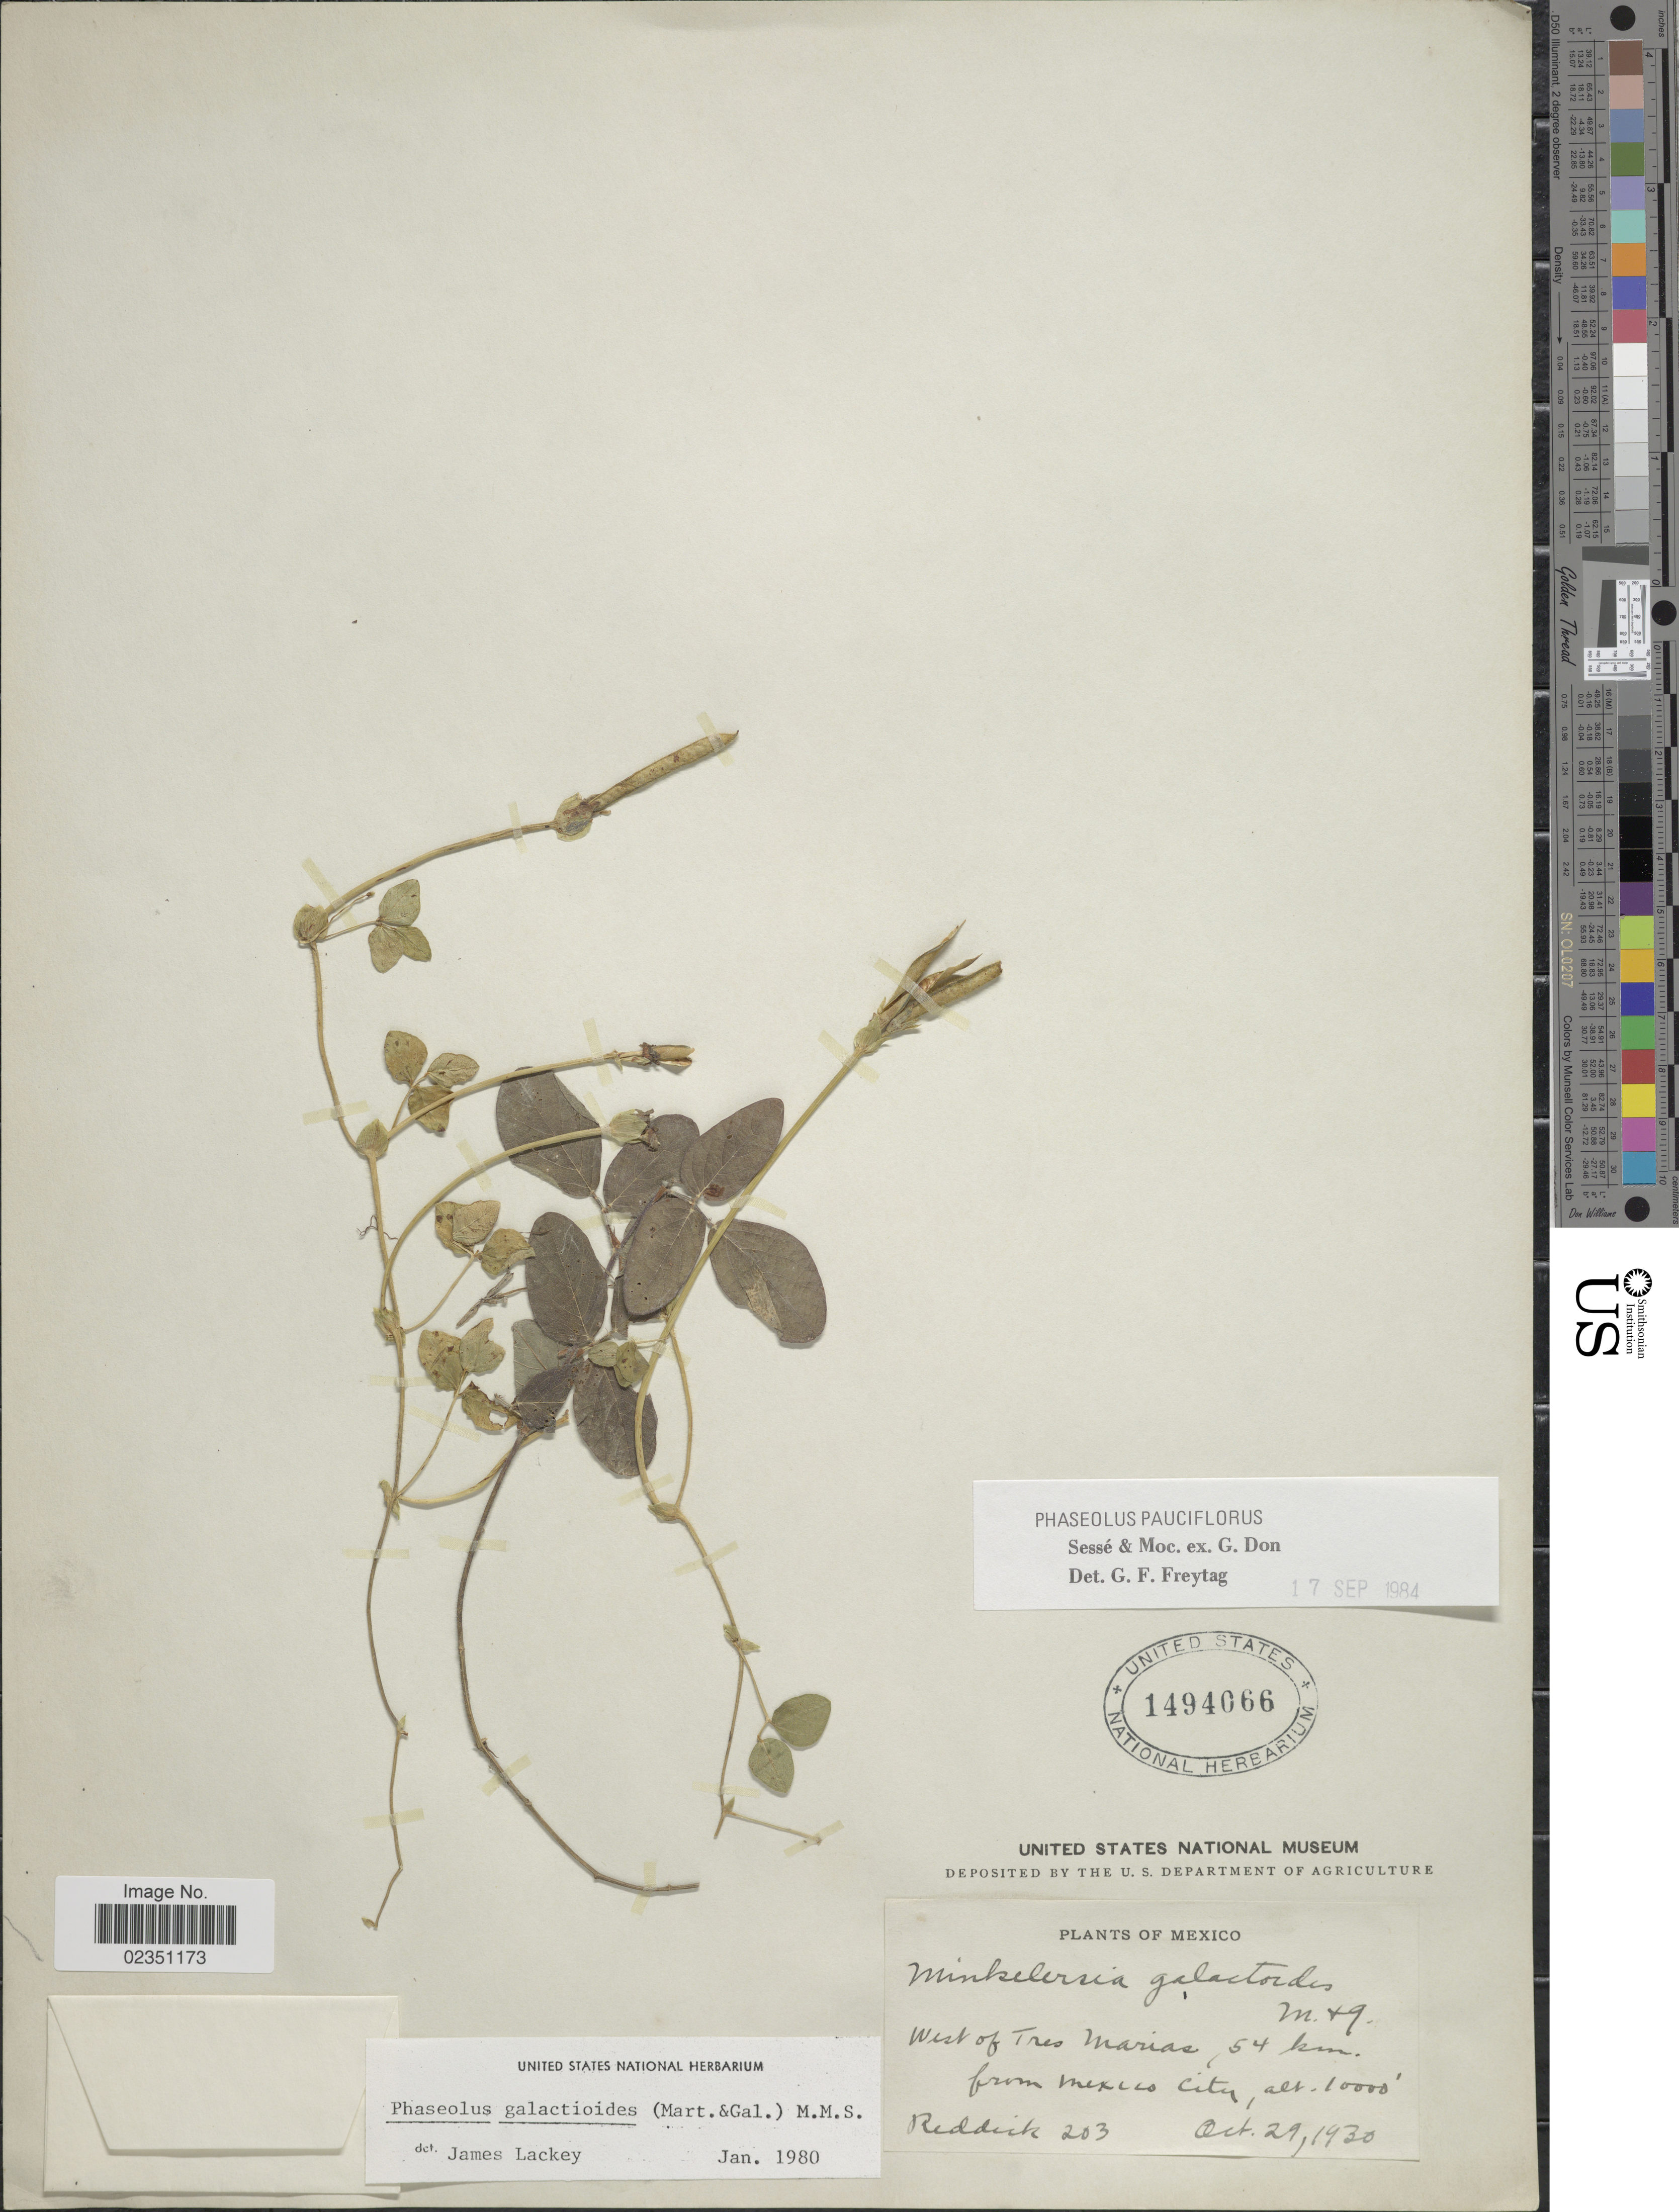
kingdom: Plantae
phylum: Tracheophyta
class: Magnoliopsida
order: Fabales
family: Fabaceae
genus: Phaseolus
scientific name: Phaseolus pauciflorus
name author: Sessé & Moc. ex G. Don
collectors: Reddick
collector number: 203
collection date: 1930-10-29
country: Mexico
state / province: Nayarit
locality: West of Tres Marias, 54 km. from Mexico City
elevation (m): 3048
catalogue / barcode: US 1494066